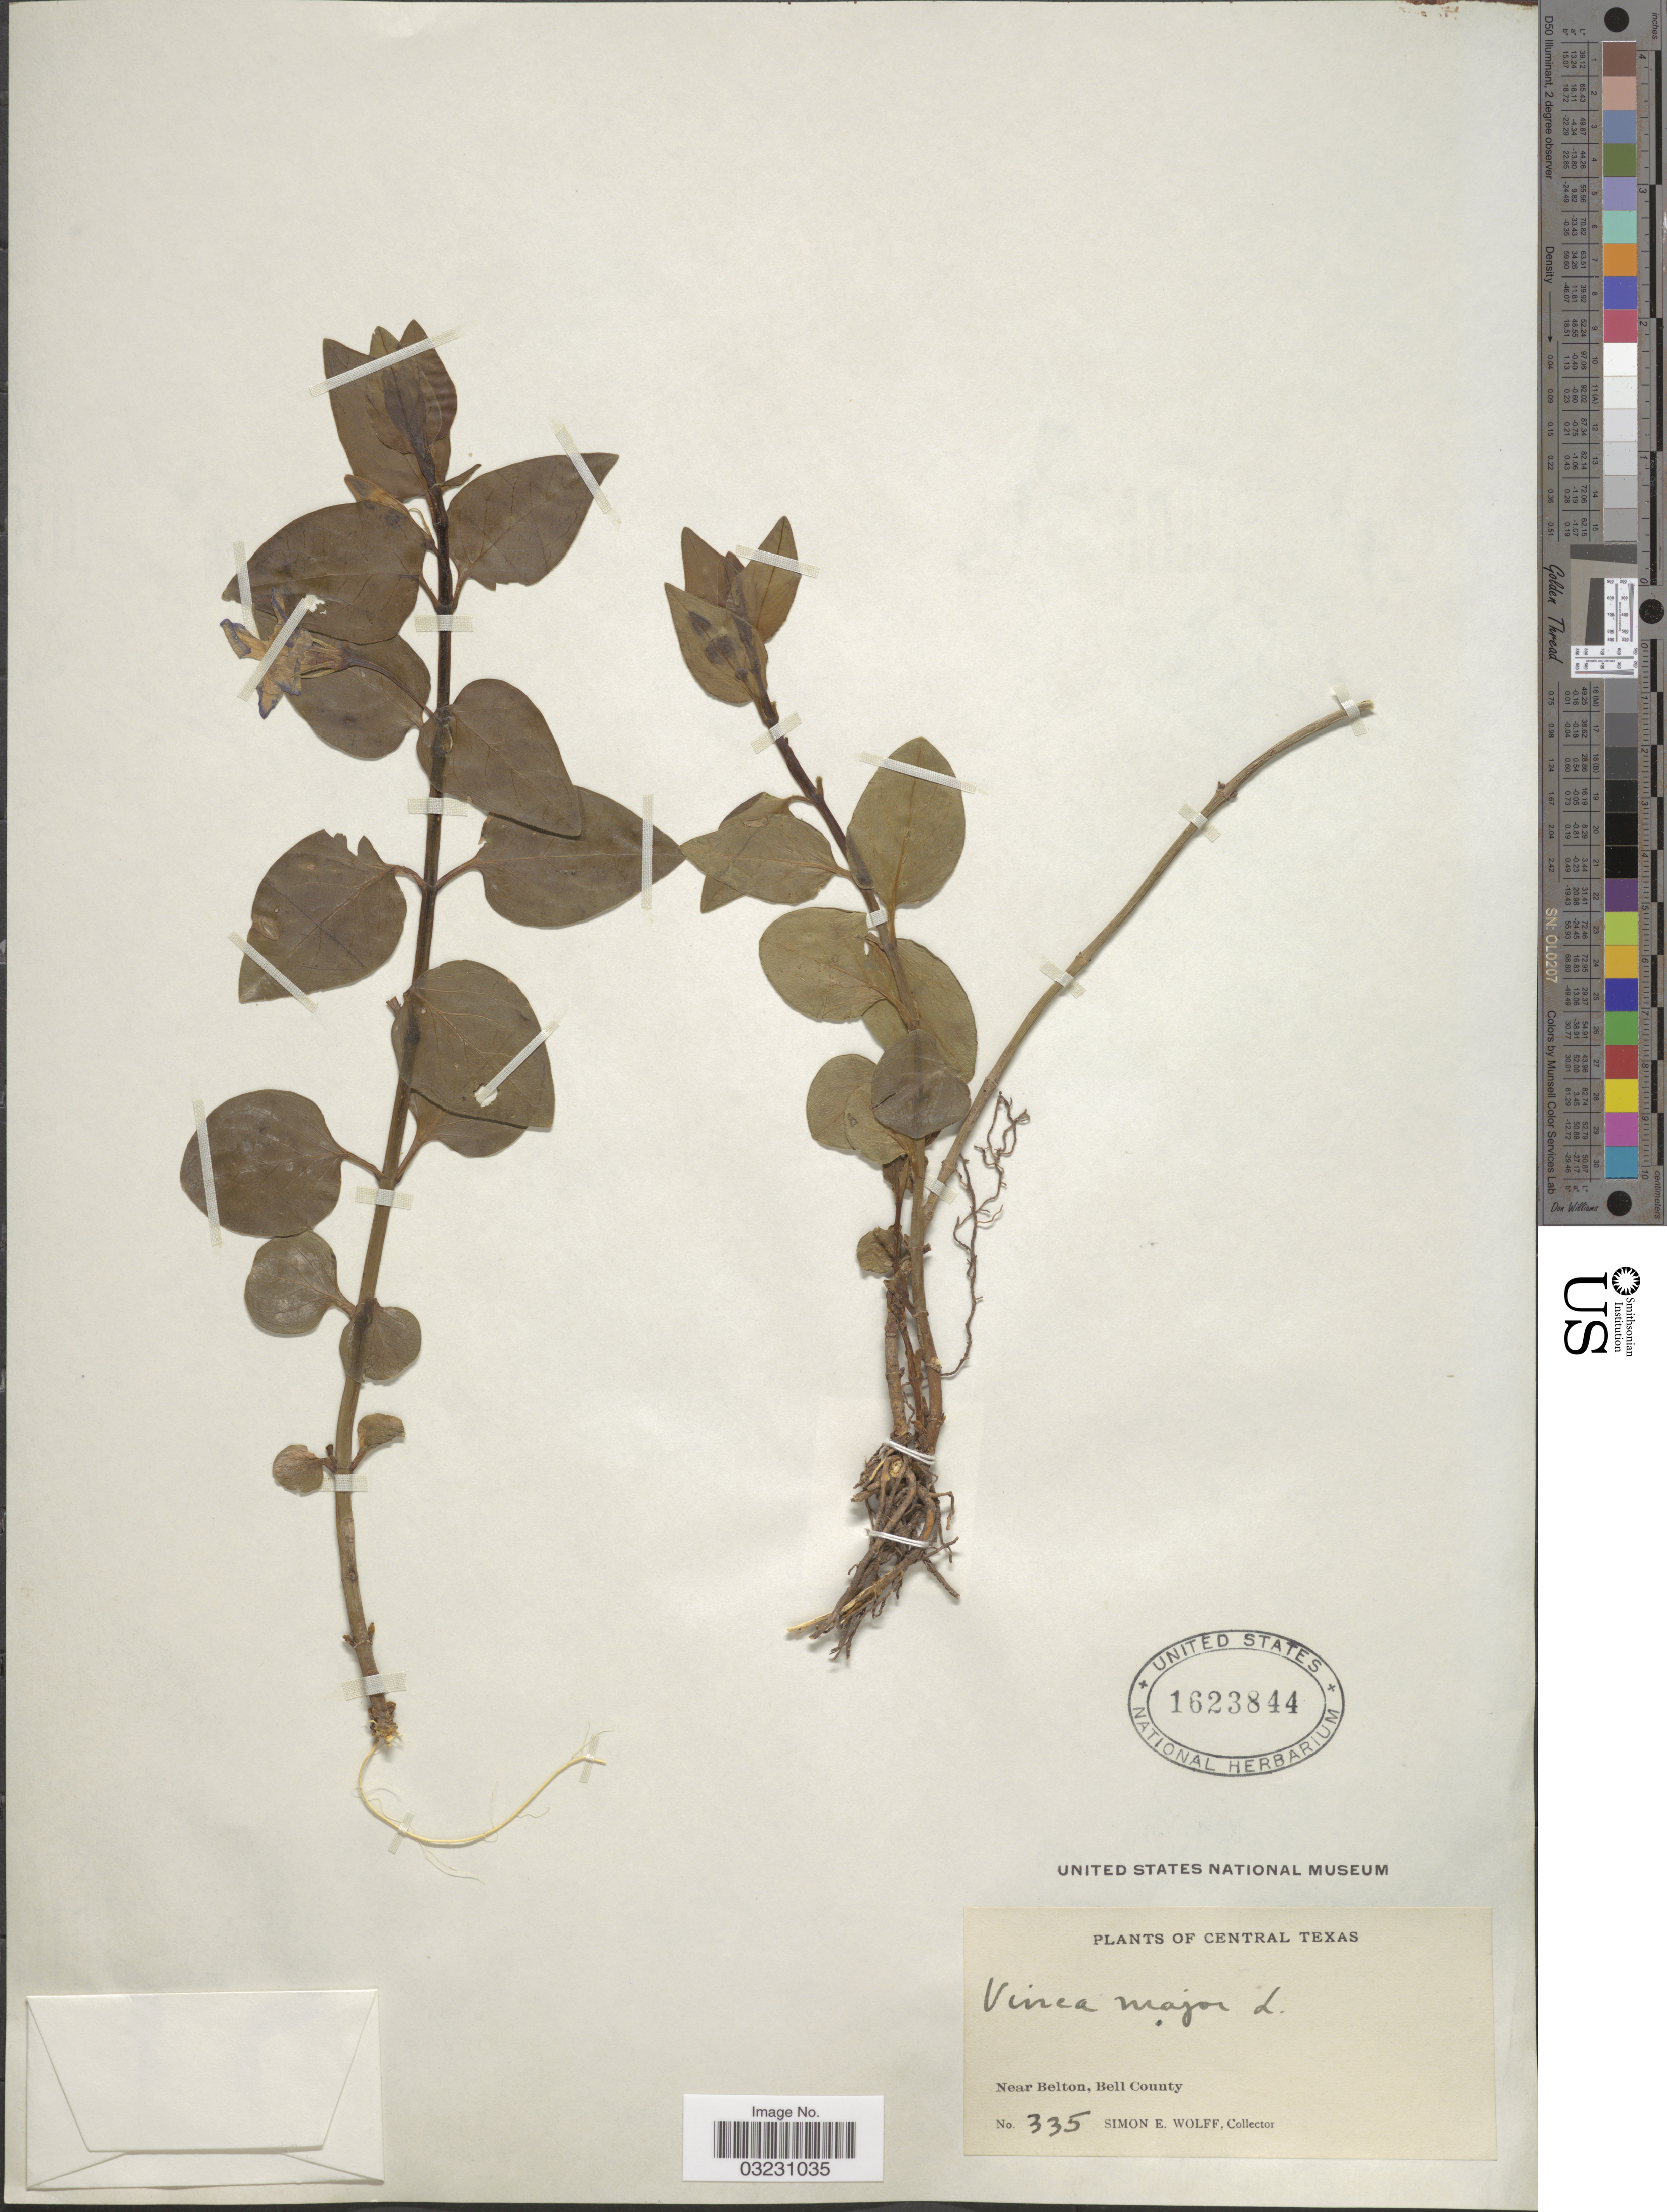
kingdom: Plantae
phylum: Tracheophyta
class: Magnoliopsida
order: Gentianales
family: Apocynaceae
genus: Vinca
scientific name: Vinca major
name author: L.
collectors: S. E. Wolff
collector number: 335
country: United States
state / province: Texas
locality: Central Texas. Near Belton, Bell County.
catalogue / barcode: US 1623844